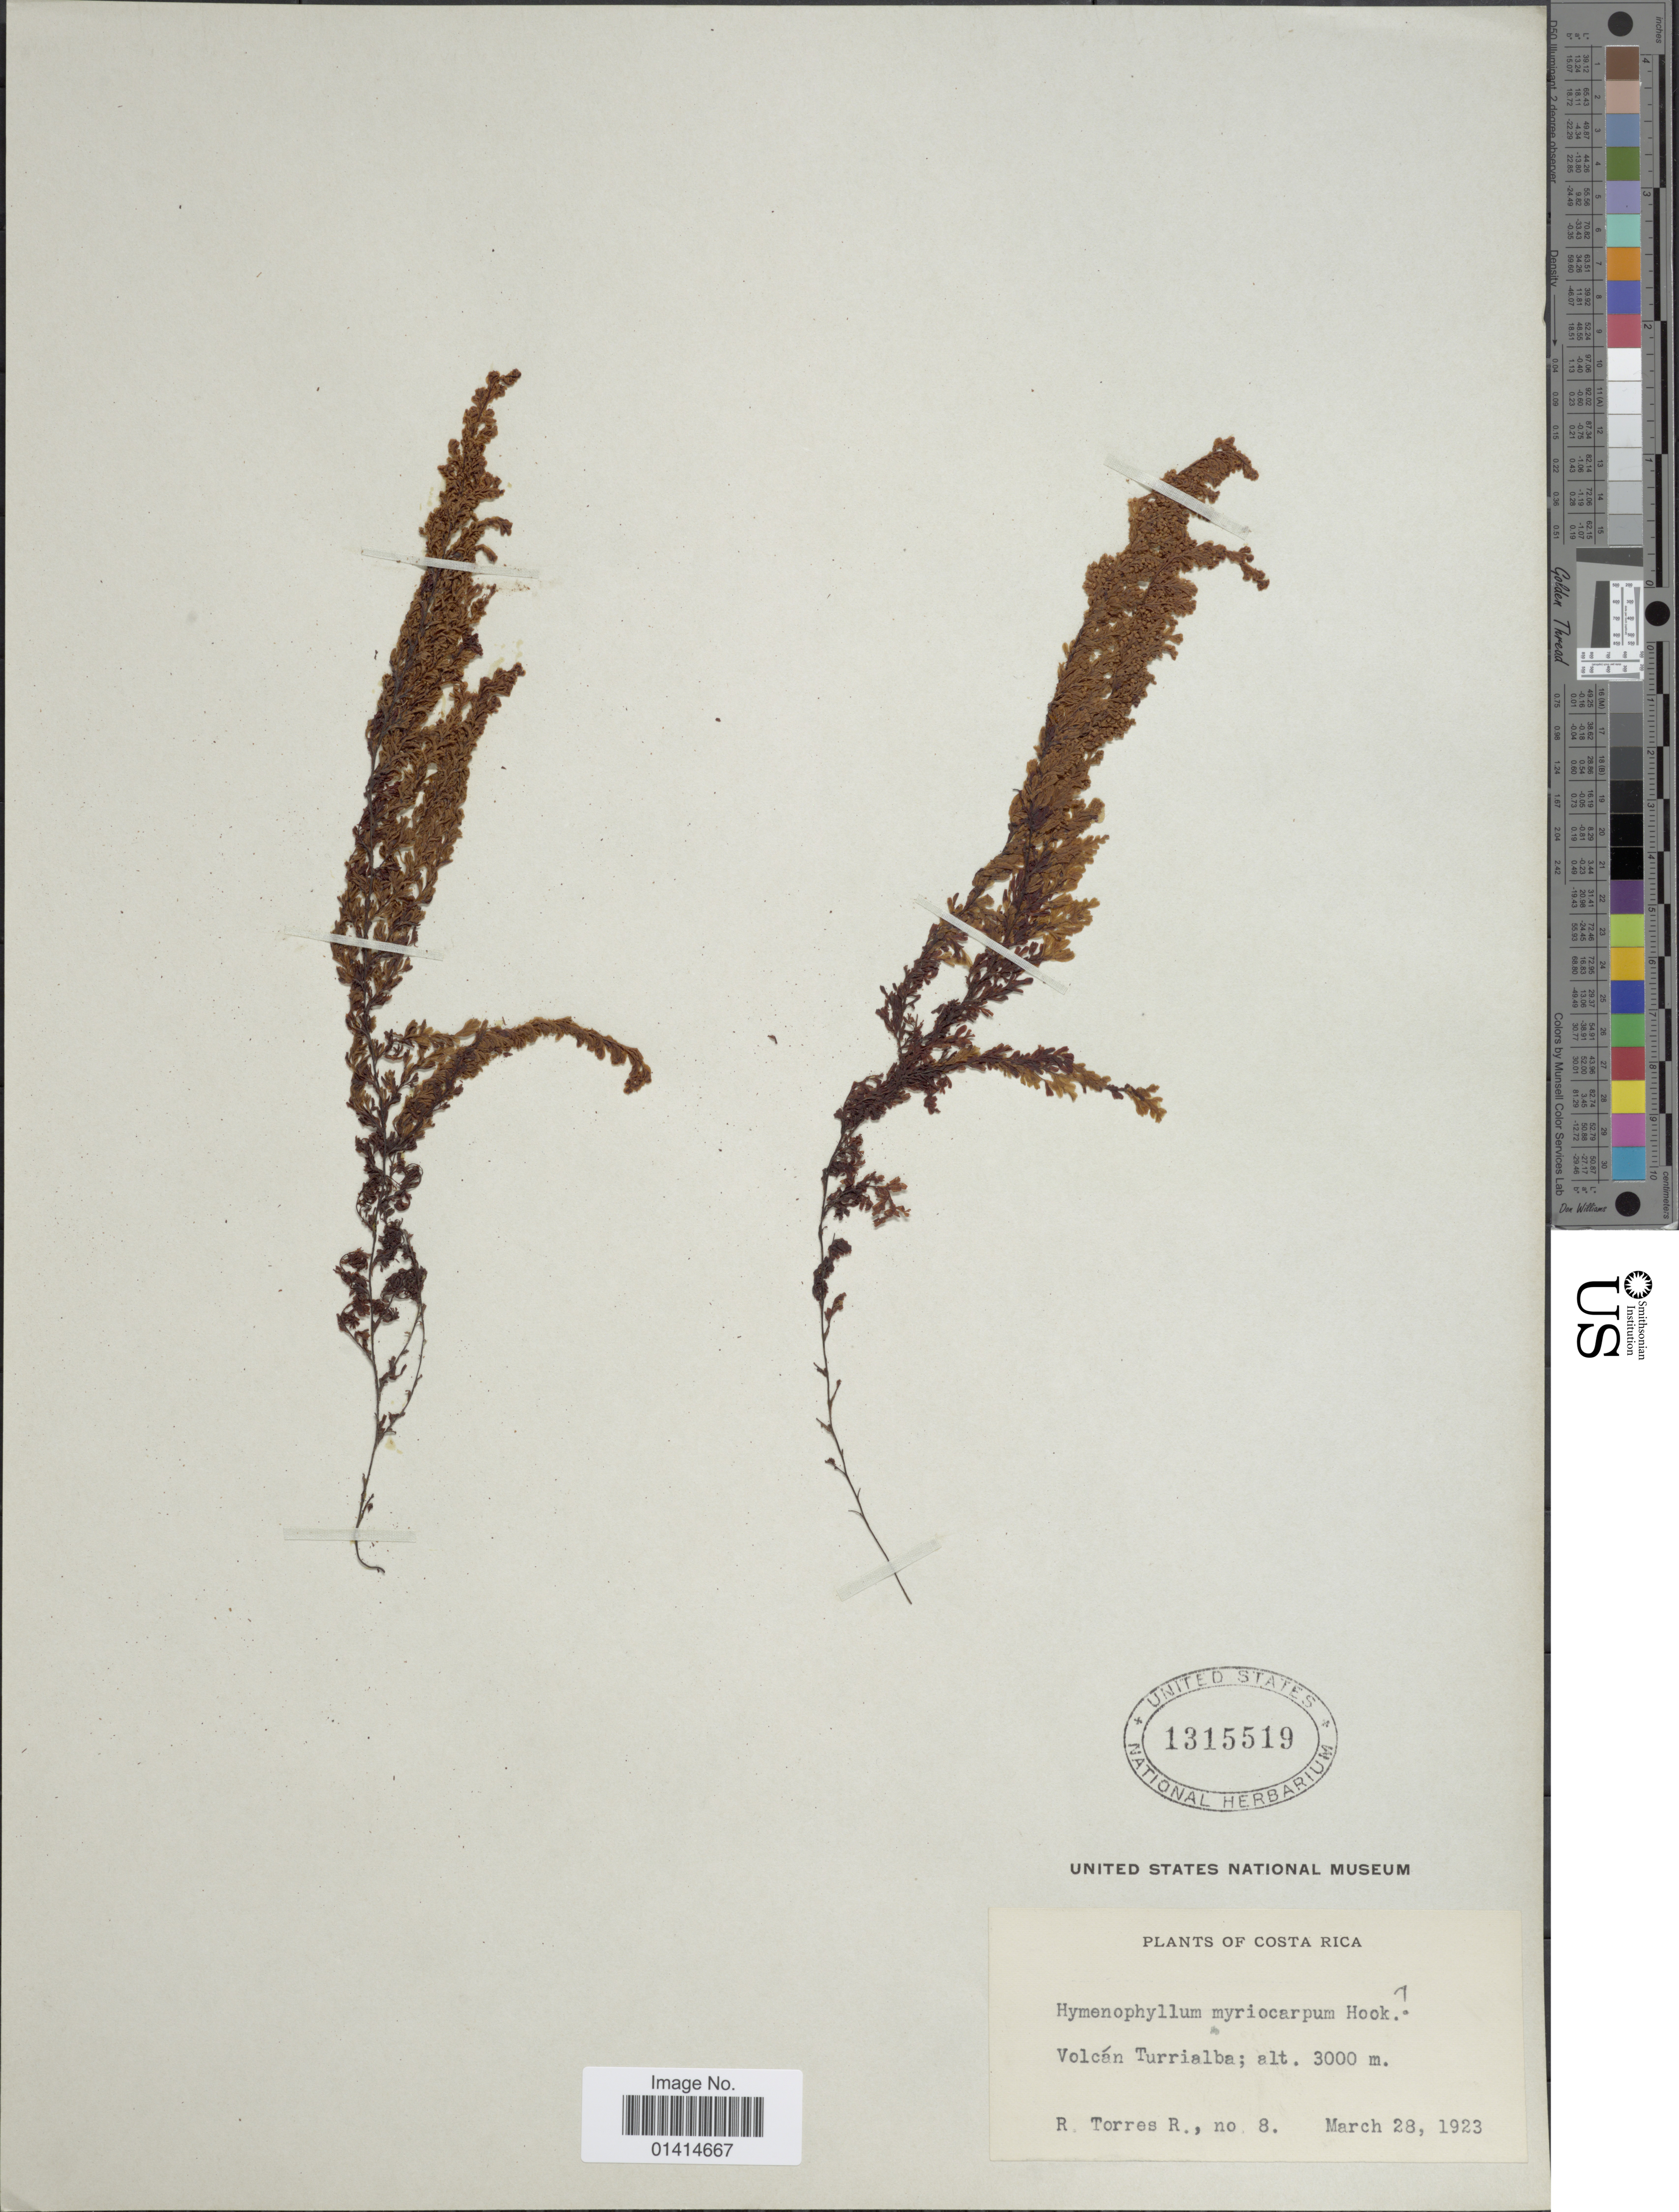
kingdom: Plantae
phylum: Tracheophyta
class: Polypodiopsida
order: Hymenophyllales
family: Hymenophyllaceae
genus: Hymenophyllum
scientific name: Hymenophyllum undulatum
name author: (Sw.) Sw.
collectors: R. Torres R.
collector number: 8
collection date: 1923-03-28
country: Costa Rica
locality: Volcán Turrilaba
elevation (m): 3000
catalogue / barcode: US 1315519